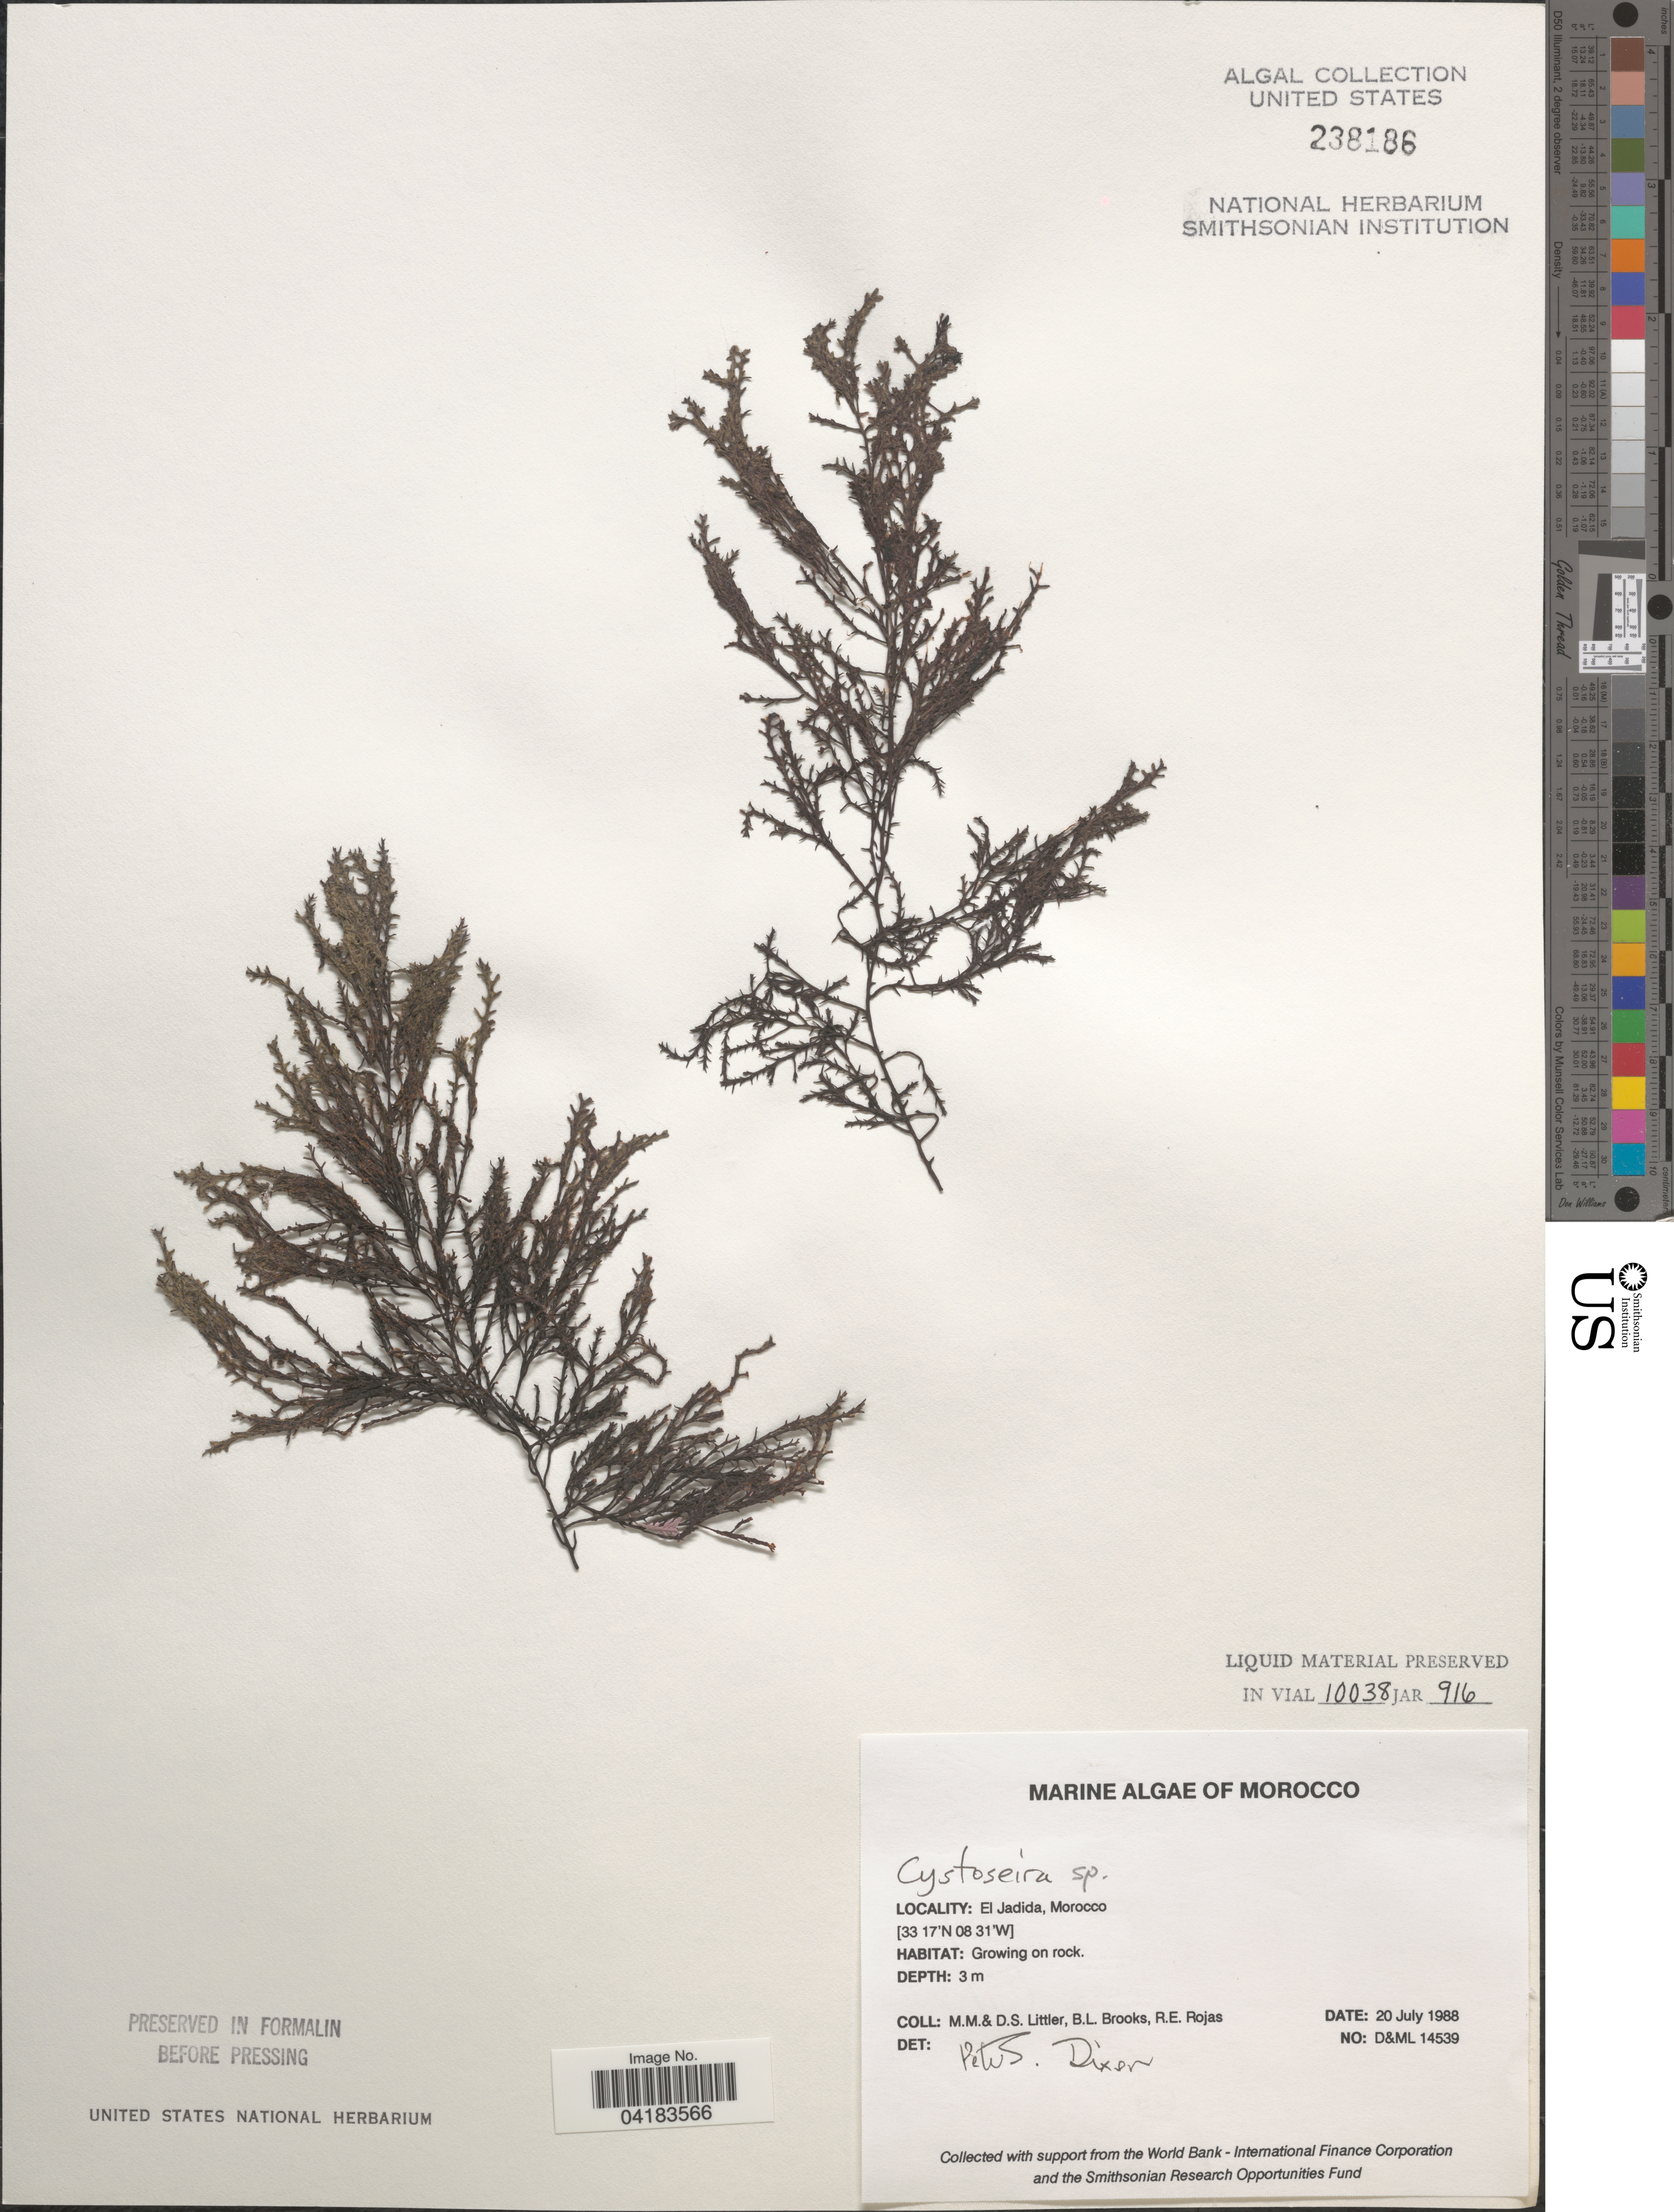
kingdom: Chromista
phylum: Ochrophyta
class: Phaeophyceae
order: Fucales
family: Sargassaceae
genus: Cystoseira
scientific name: Cystoseira sp.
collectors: D. S. Littler, B. Brooks & R. Rojas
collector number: D&ML14539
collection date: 1988-07-20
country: Morocco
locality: El Jadida.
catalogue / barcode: US 238186